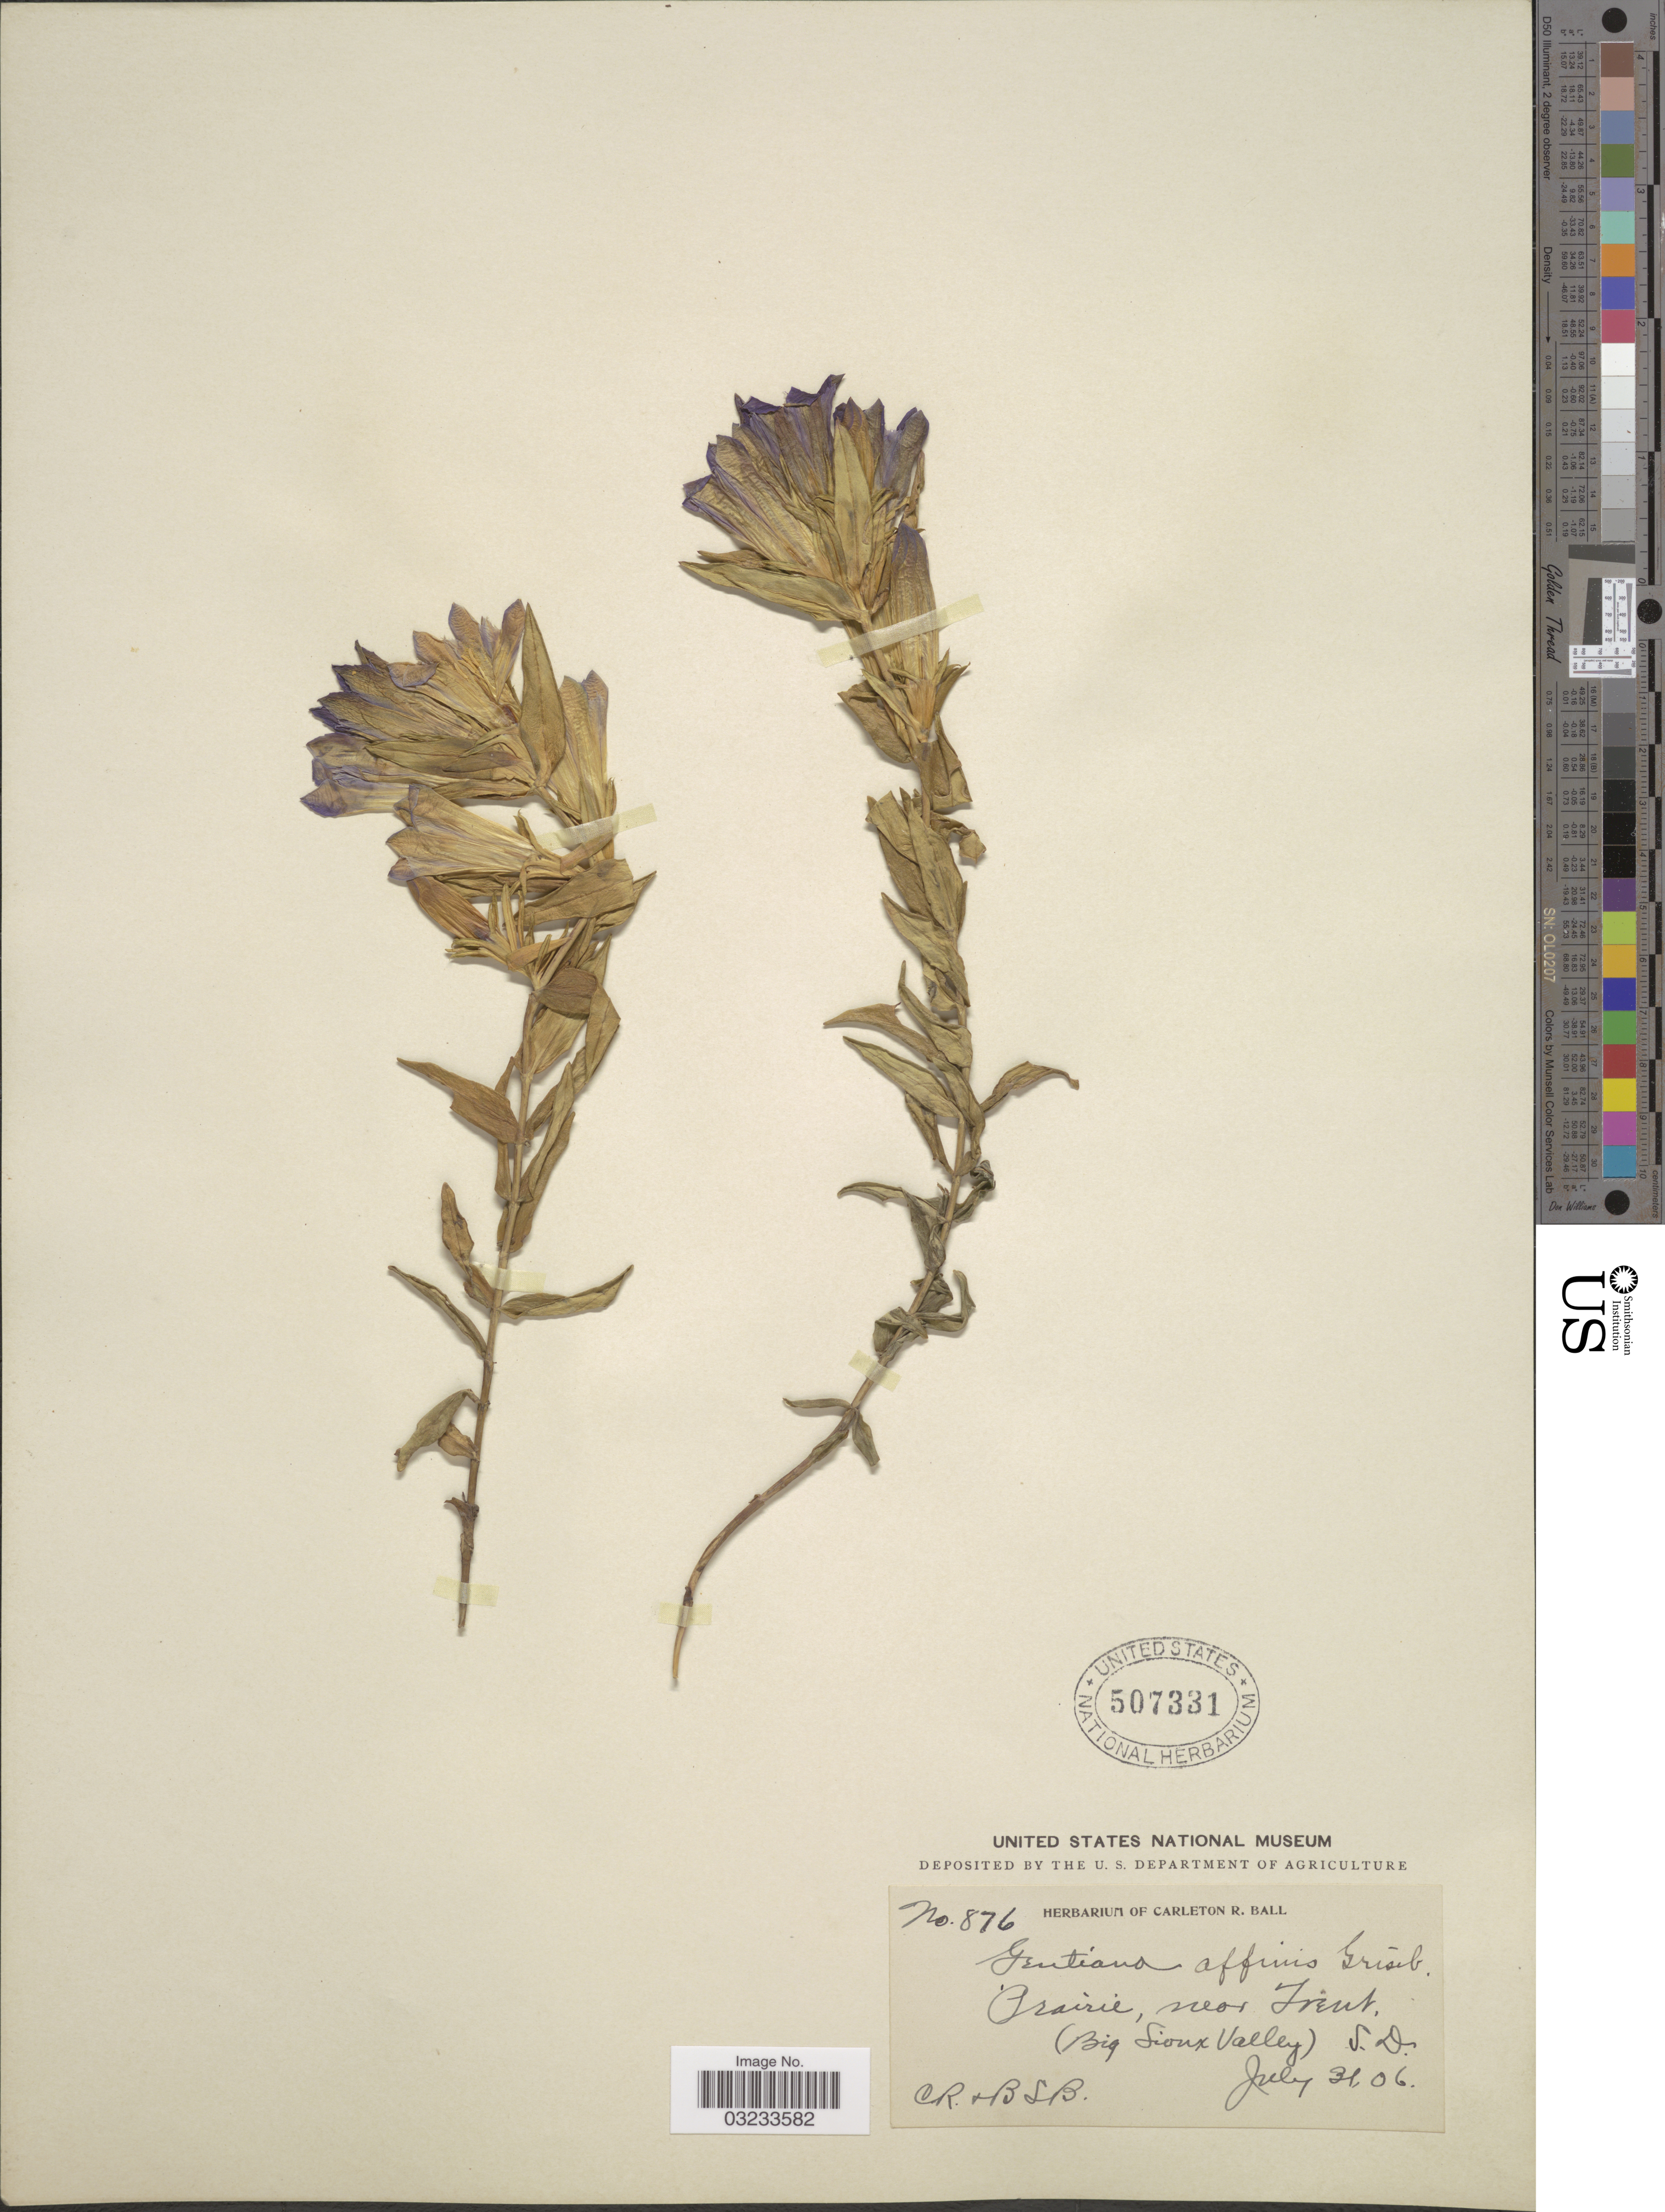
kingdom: Plantae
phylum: Tracheophyta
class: Magnoliopsida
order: Gentianales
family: Gentianaceae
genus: Gentiana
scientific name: Gentiana affinis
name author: Griseb.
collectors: C. R. Ball & B. S. Ball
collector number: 876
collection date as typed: Transcribed d/m/y: 31/7/6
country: United States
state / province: South Dakota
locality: Near Trent (Big Sioux Valley).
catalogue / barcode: US 507331